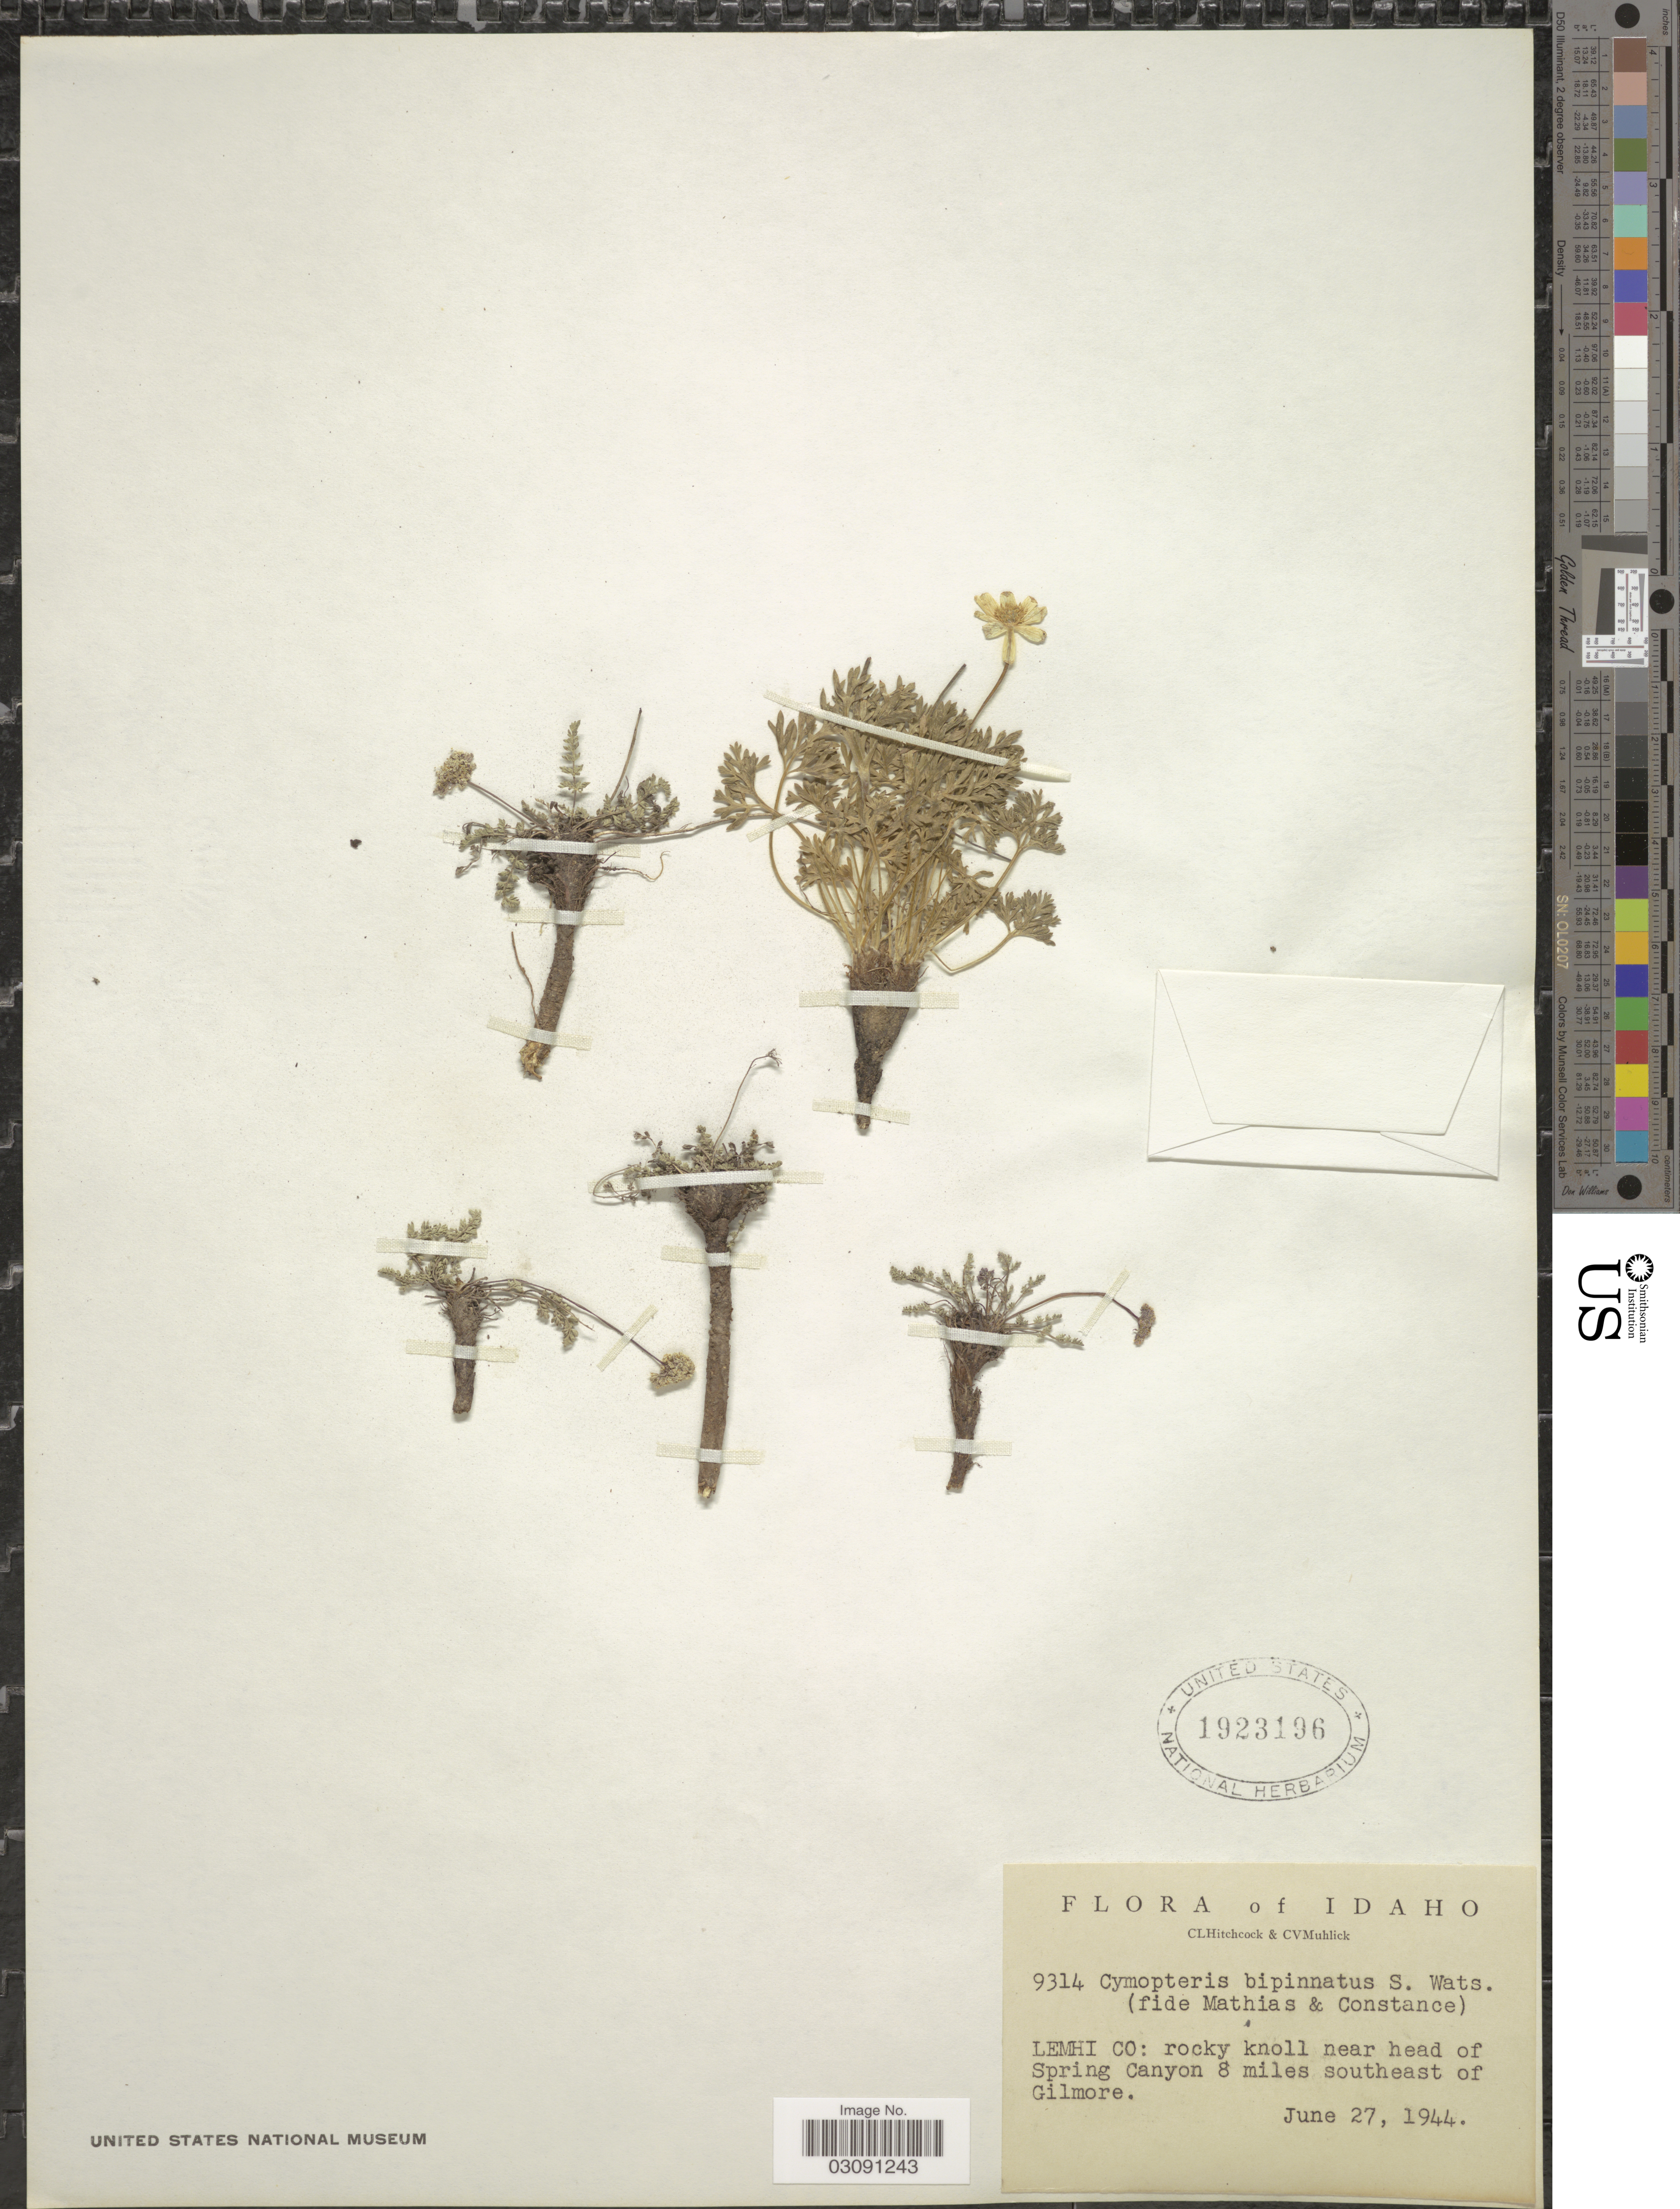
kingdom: Plantae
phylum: Tracheophyta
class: Magnoliopsida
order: Apiales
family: Apiaceae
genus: Cymopterus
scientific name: Cymopterus bipinnatus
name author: S. Watson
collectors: C. L. Hitchcock & C. V. Muhlick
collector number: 9314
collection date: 1944-06-27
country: United States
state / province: Idaho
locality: Lemhi Co: rocky knoll near head of Spring Canyon 8 miles southeast of Gilmore.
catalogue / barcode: US 1923196